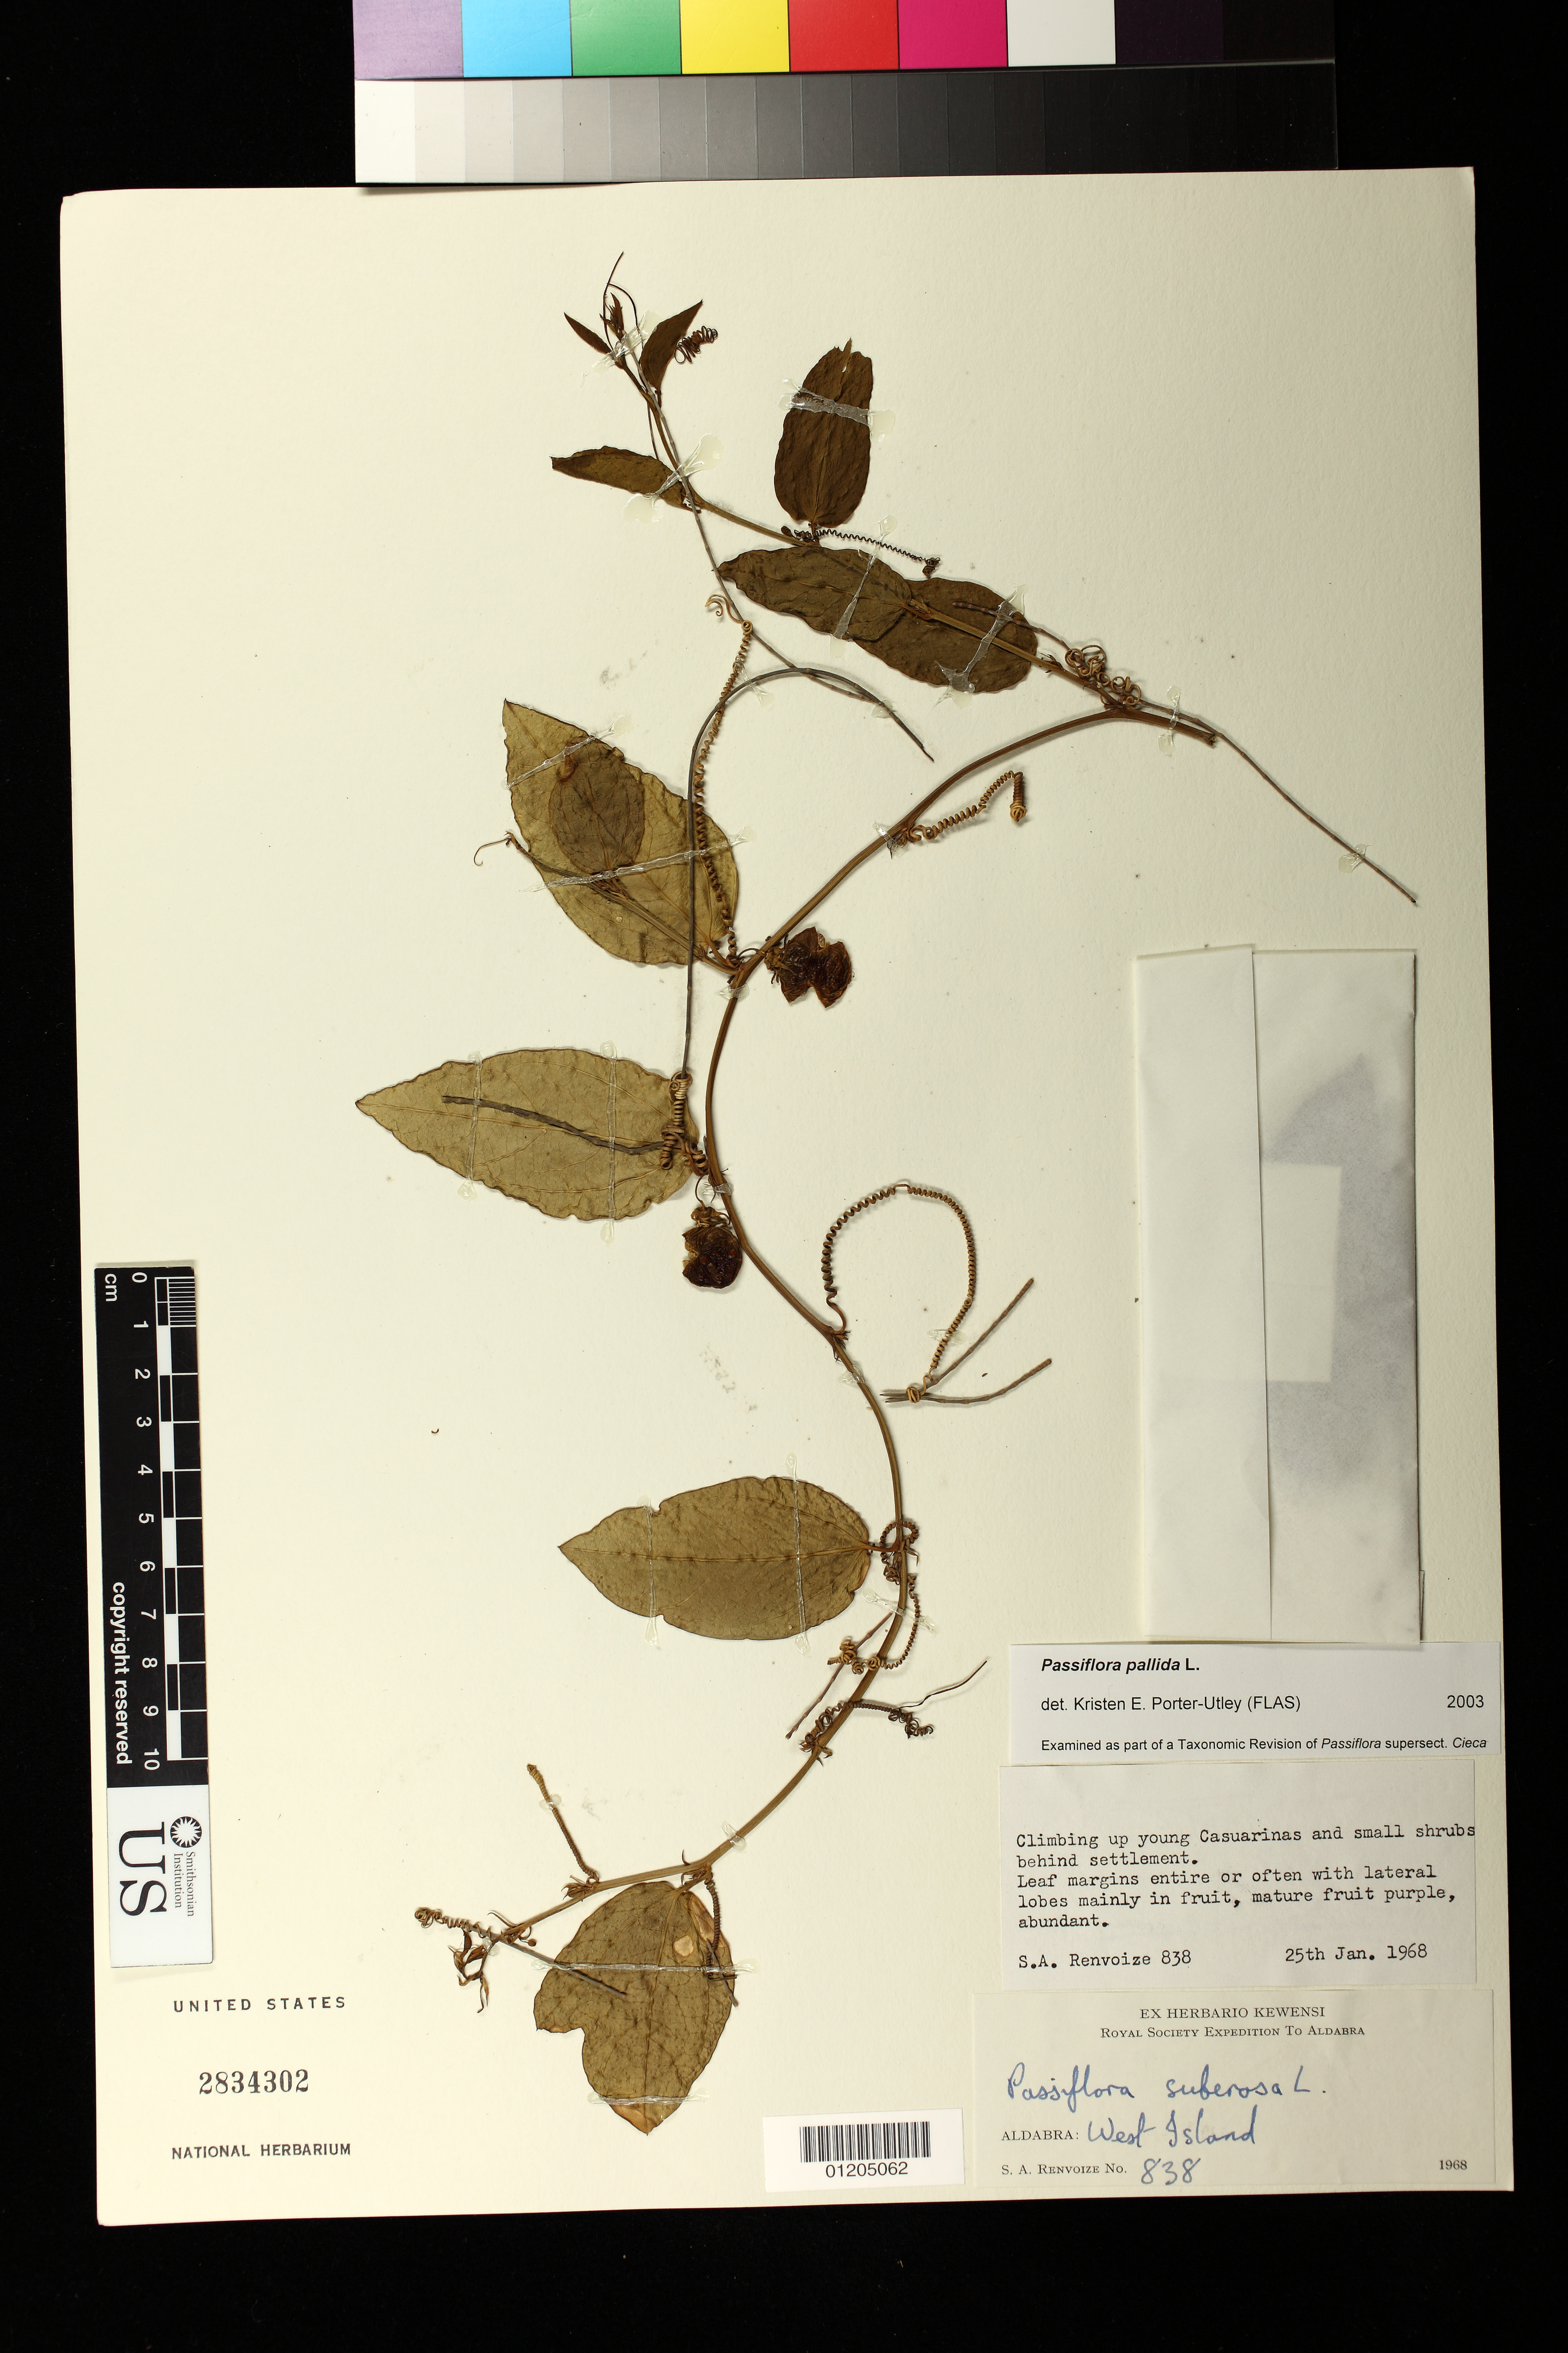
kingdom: Plantae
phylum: Tracheophyta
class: Magnoliopsida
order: Malpighiales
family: Passifloraceae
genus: Passiflora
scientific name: Passiflora pallida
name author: L.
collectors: S. Renoize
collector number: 838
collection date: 1968-01-25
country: Seychelles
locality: Aldabra: West Island.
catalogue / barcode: US 2834302